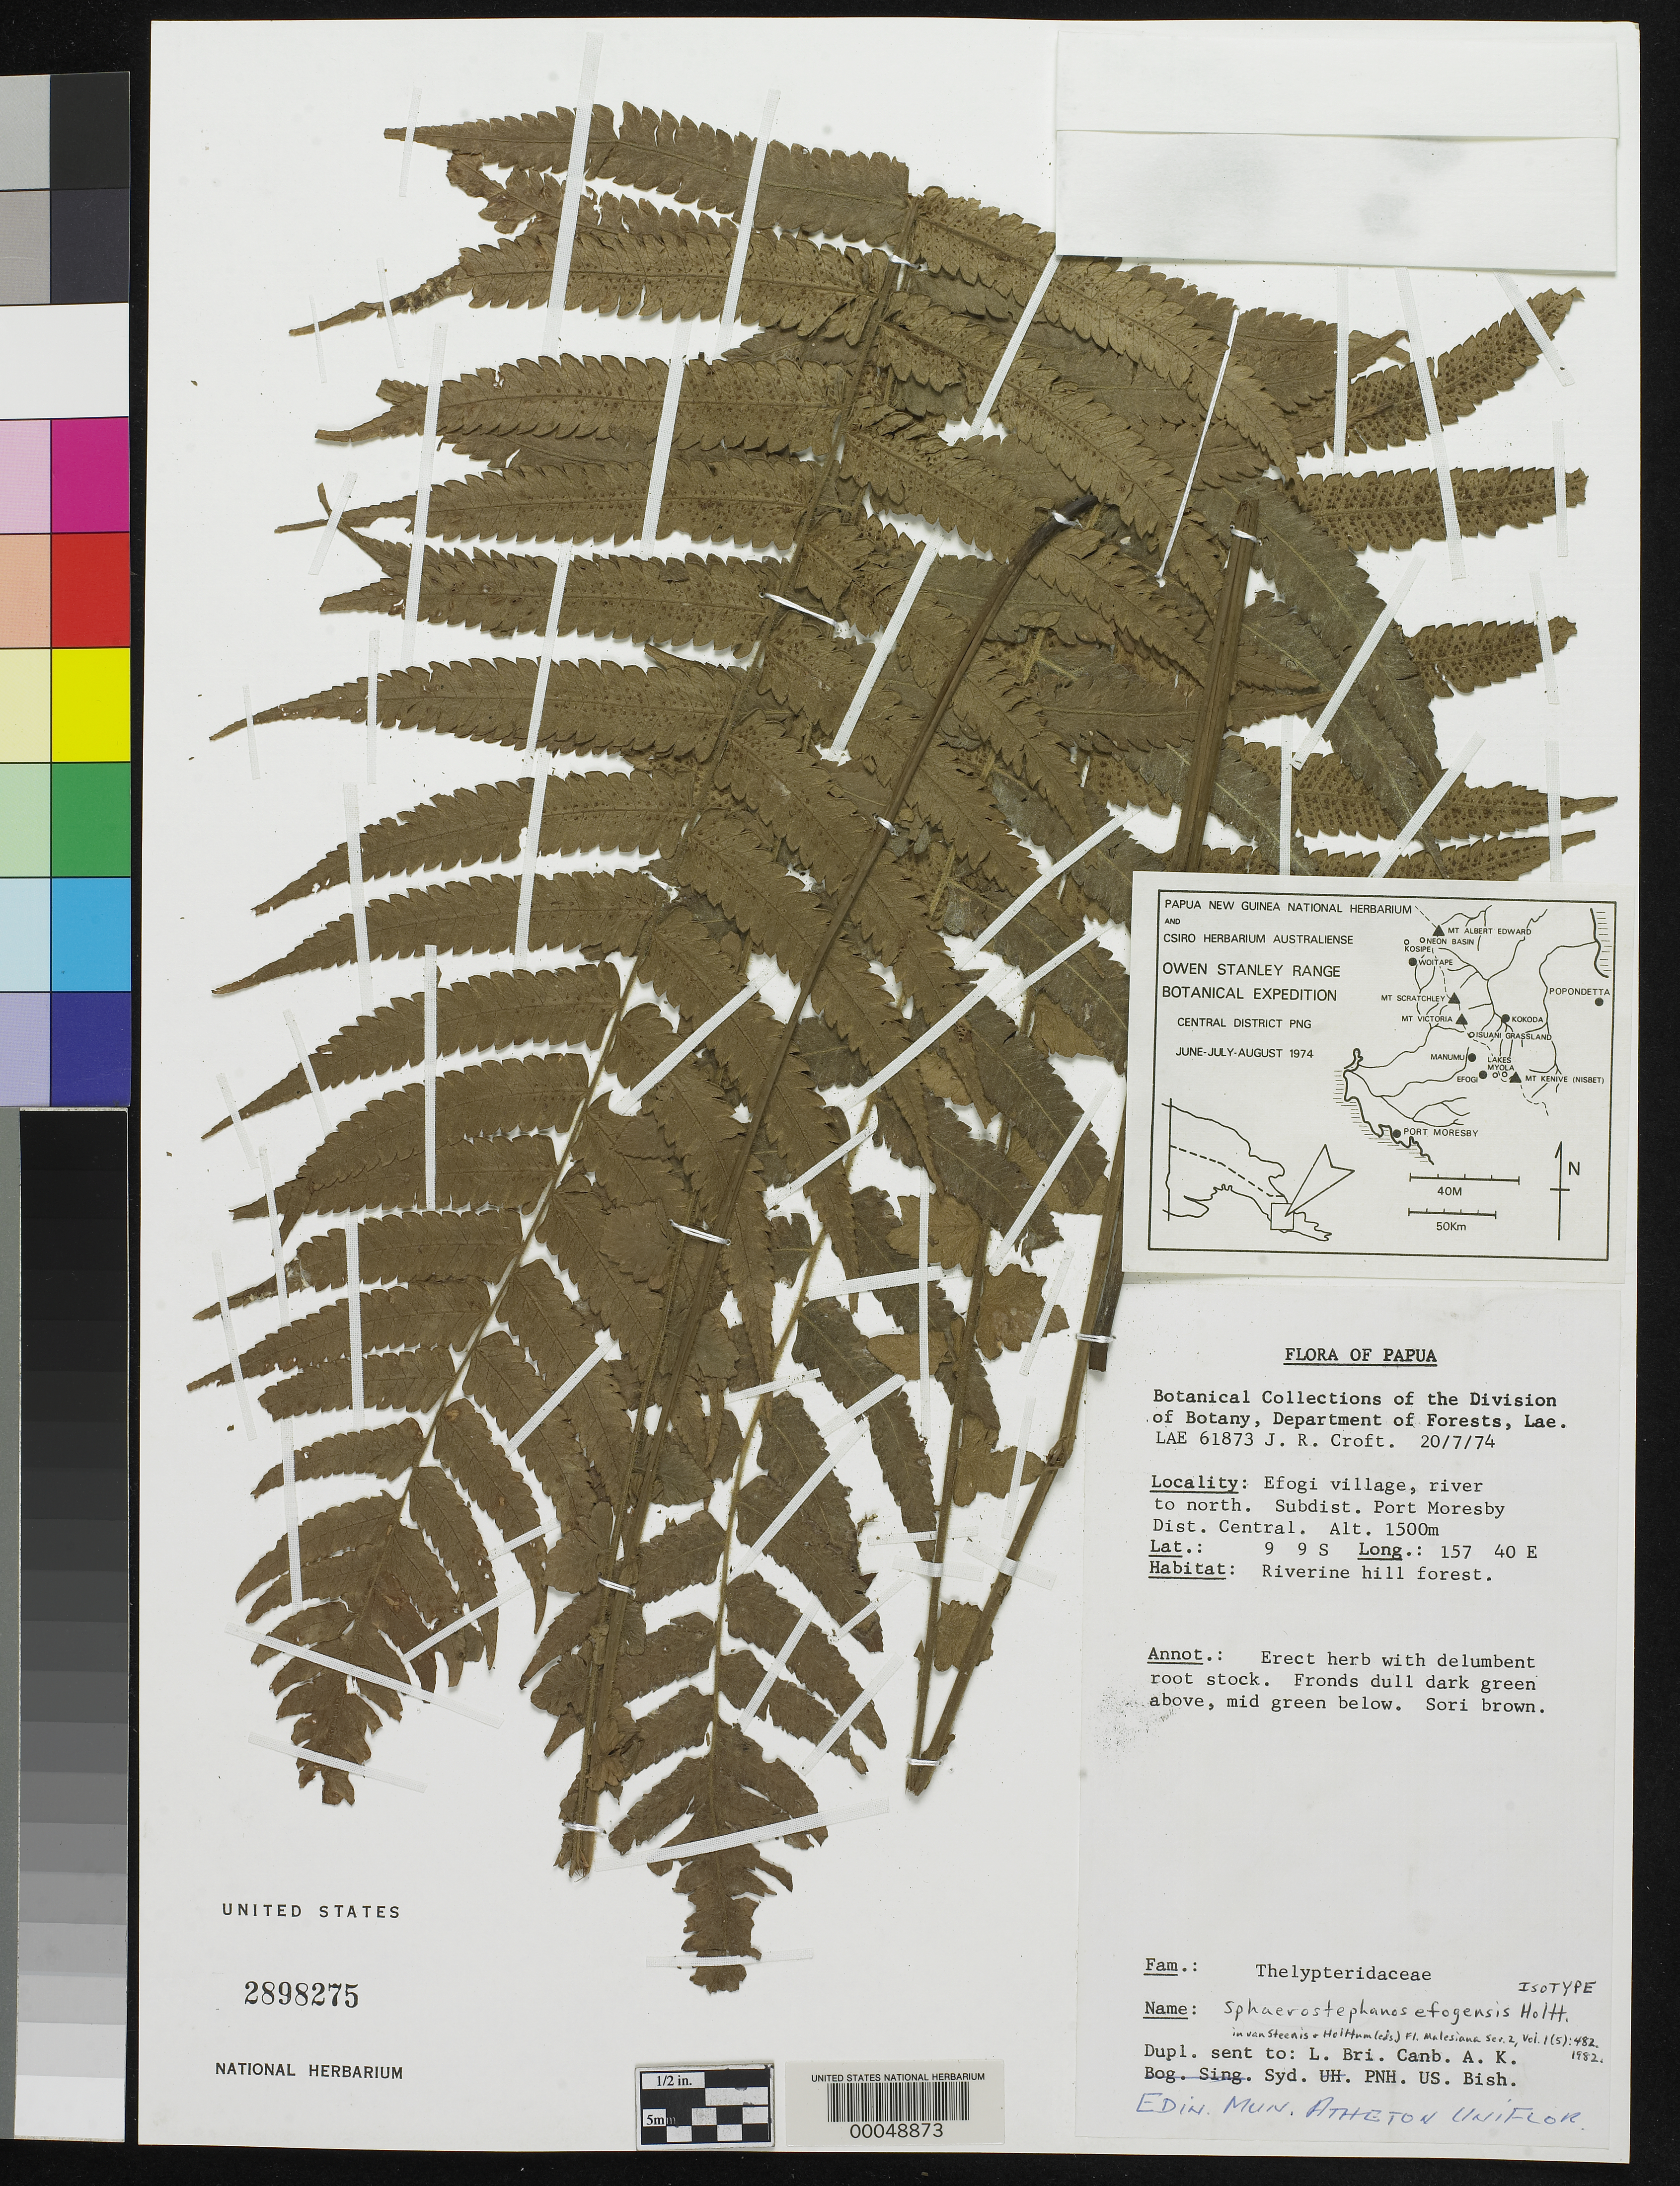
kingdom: Plantae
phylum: Tracheophyta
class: Polypodiopsida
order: Polypodiales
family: Thelypteridaceae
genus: Sphaerostephanos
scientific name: Sphaerostephanos efogensis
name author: Holttum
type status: Isotype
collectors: J. R. Croft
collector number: LAE 61873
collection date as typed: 20 Jul 1974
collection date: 1974-07-20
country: Papua New Guinea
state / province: Central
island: New Guinea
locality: Port Moresby subdist., along river to N of Efogi village.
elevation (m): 1500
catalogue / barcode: US 2898275